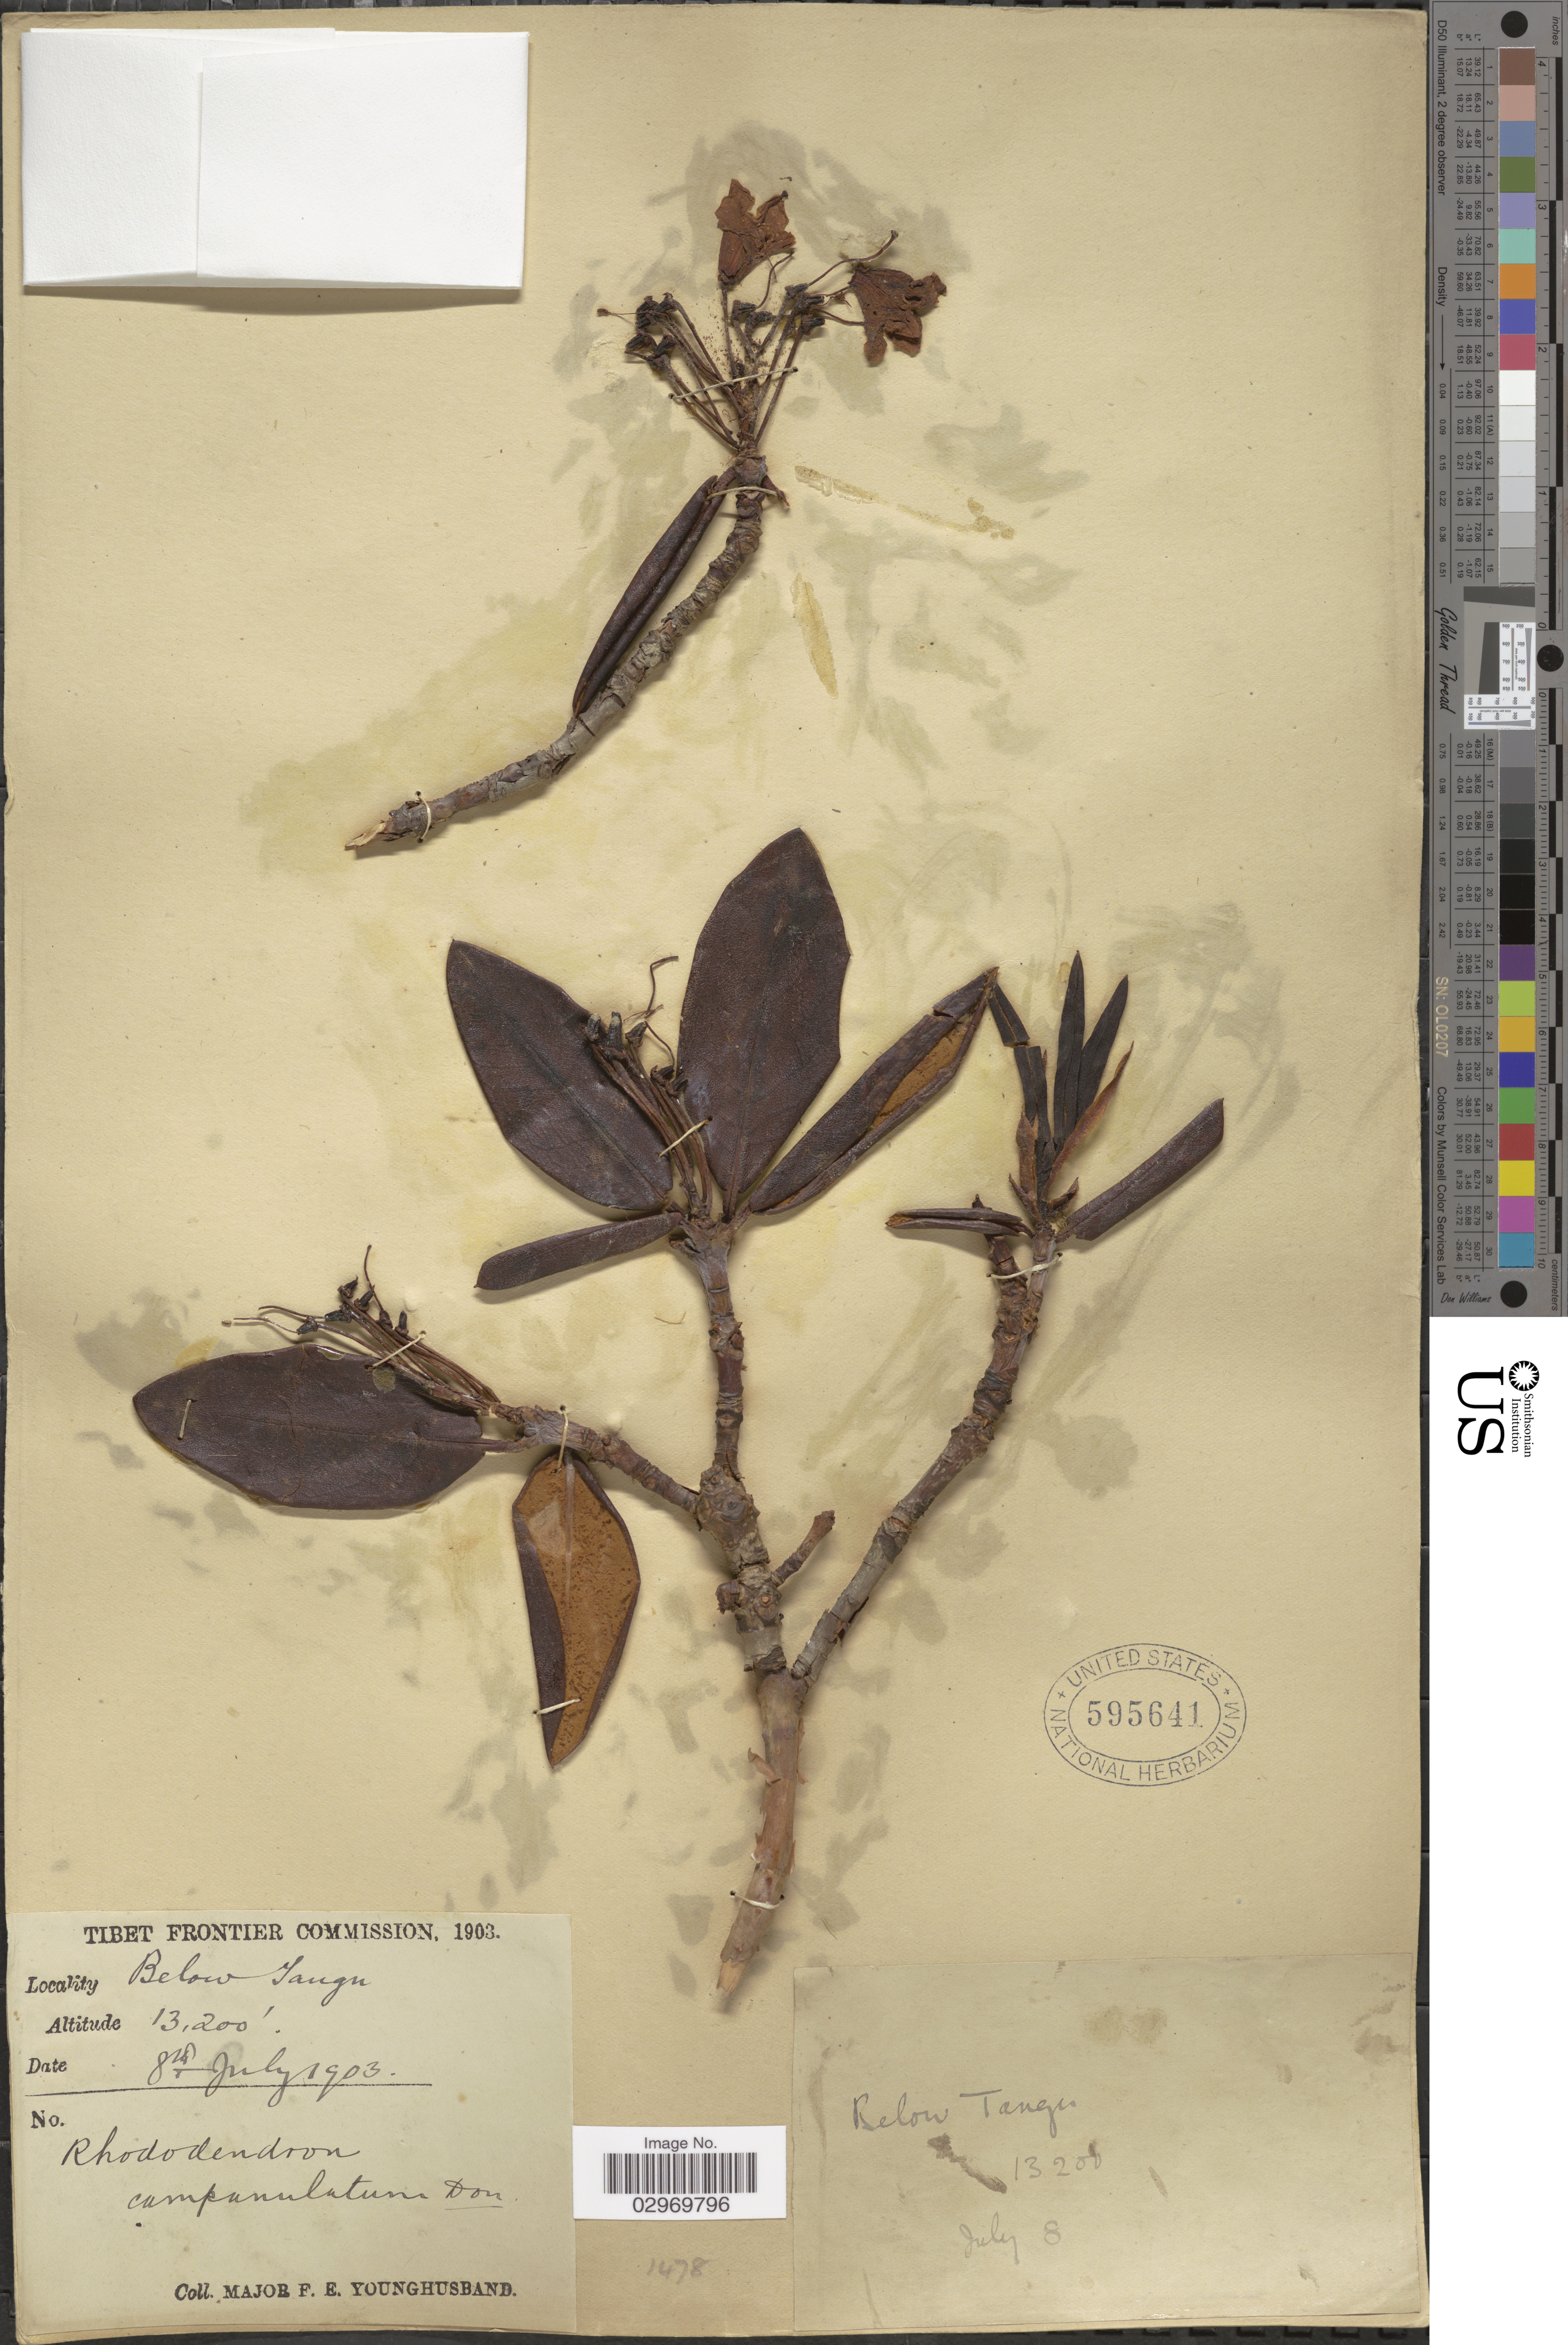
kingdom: Plantae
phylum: Tracheophyta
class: Magnoliopsida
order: Ericales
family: Ericaceae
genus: Rhododendron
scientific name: Rhododendron campanulatum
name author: D. Don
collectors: F. Younghusband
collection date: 1903-07-08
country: China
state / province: Xizang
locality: Tibet. Below Tangu.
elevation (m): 4023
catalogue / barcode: US 595641